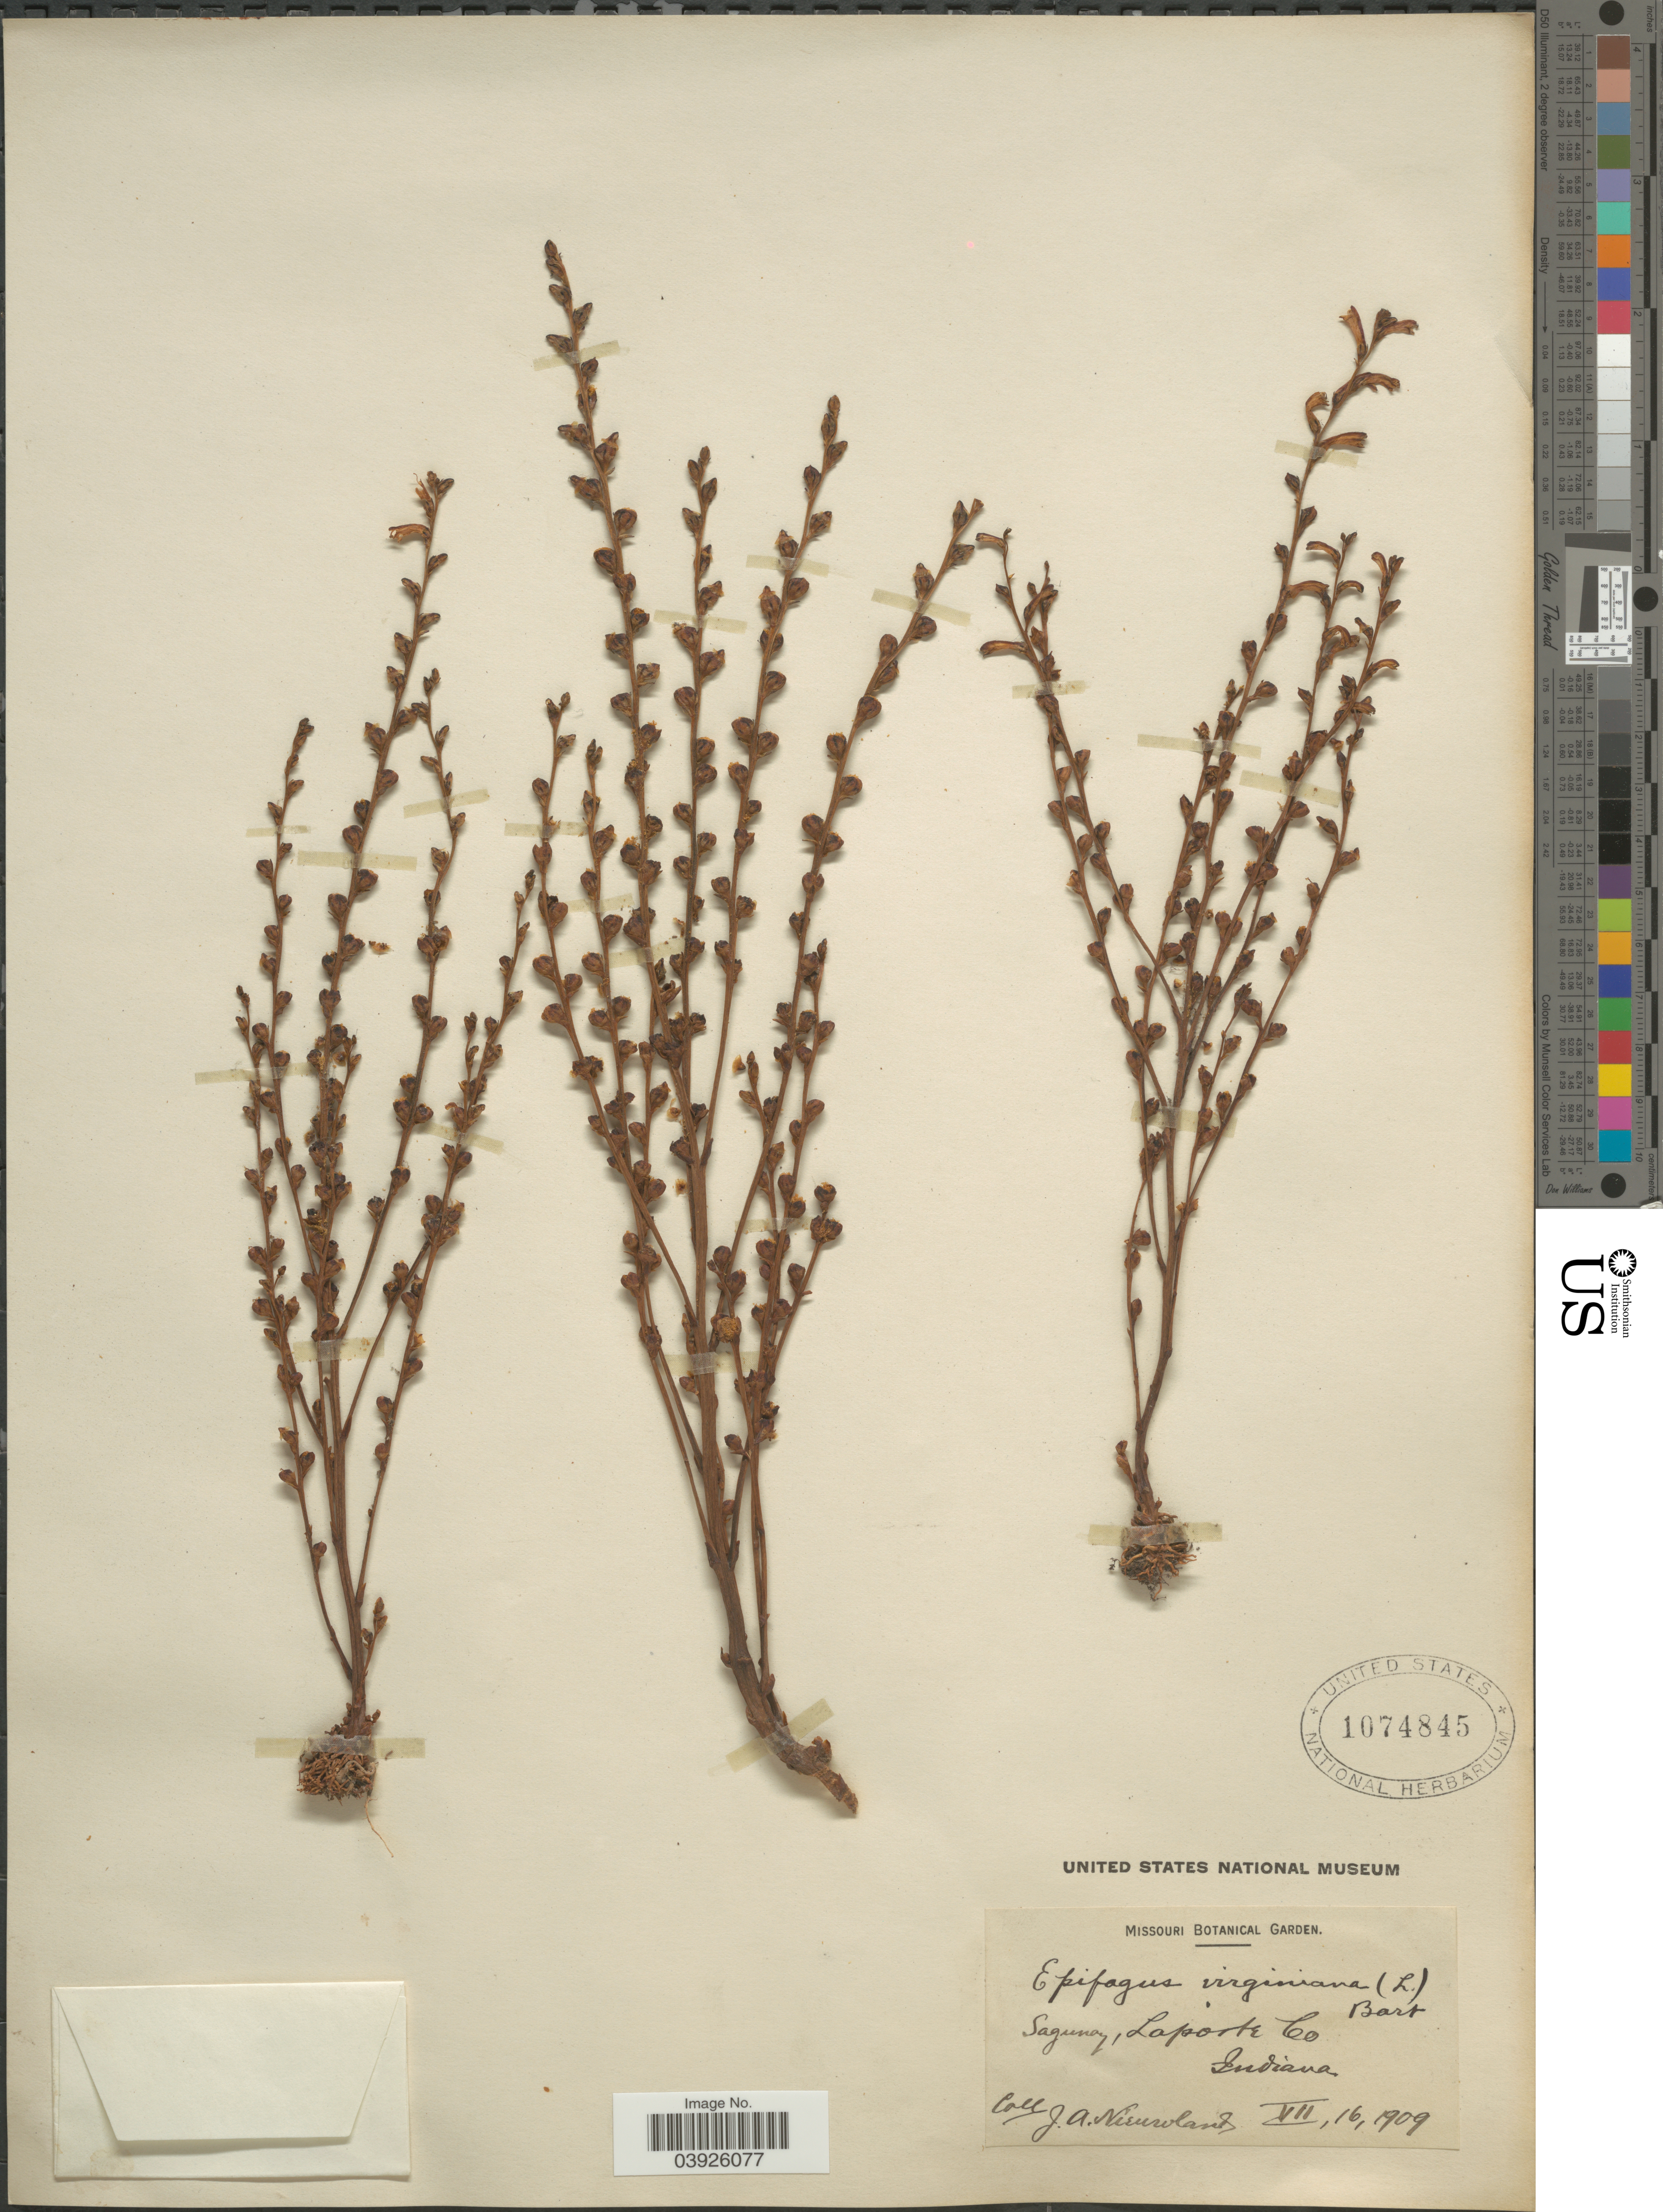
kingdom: Plantae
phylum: Tracheophyta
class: Magnoliopsida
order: Lamiales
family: Orobanchaceae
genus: Epifagus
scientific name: Epifagus virginiana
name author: (L.) W.P.C. Barton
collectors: J. A. Nieuwland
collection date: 1909-07-16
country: United States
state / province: Indiana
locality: Saguney, Laporte Co.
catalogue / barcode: US 1074845